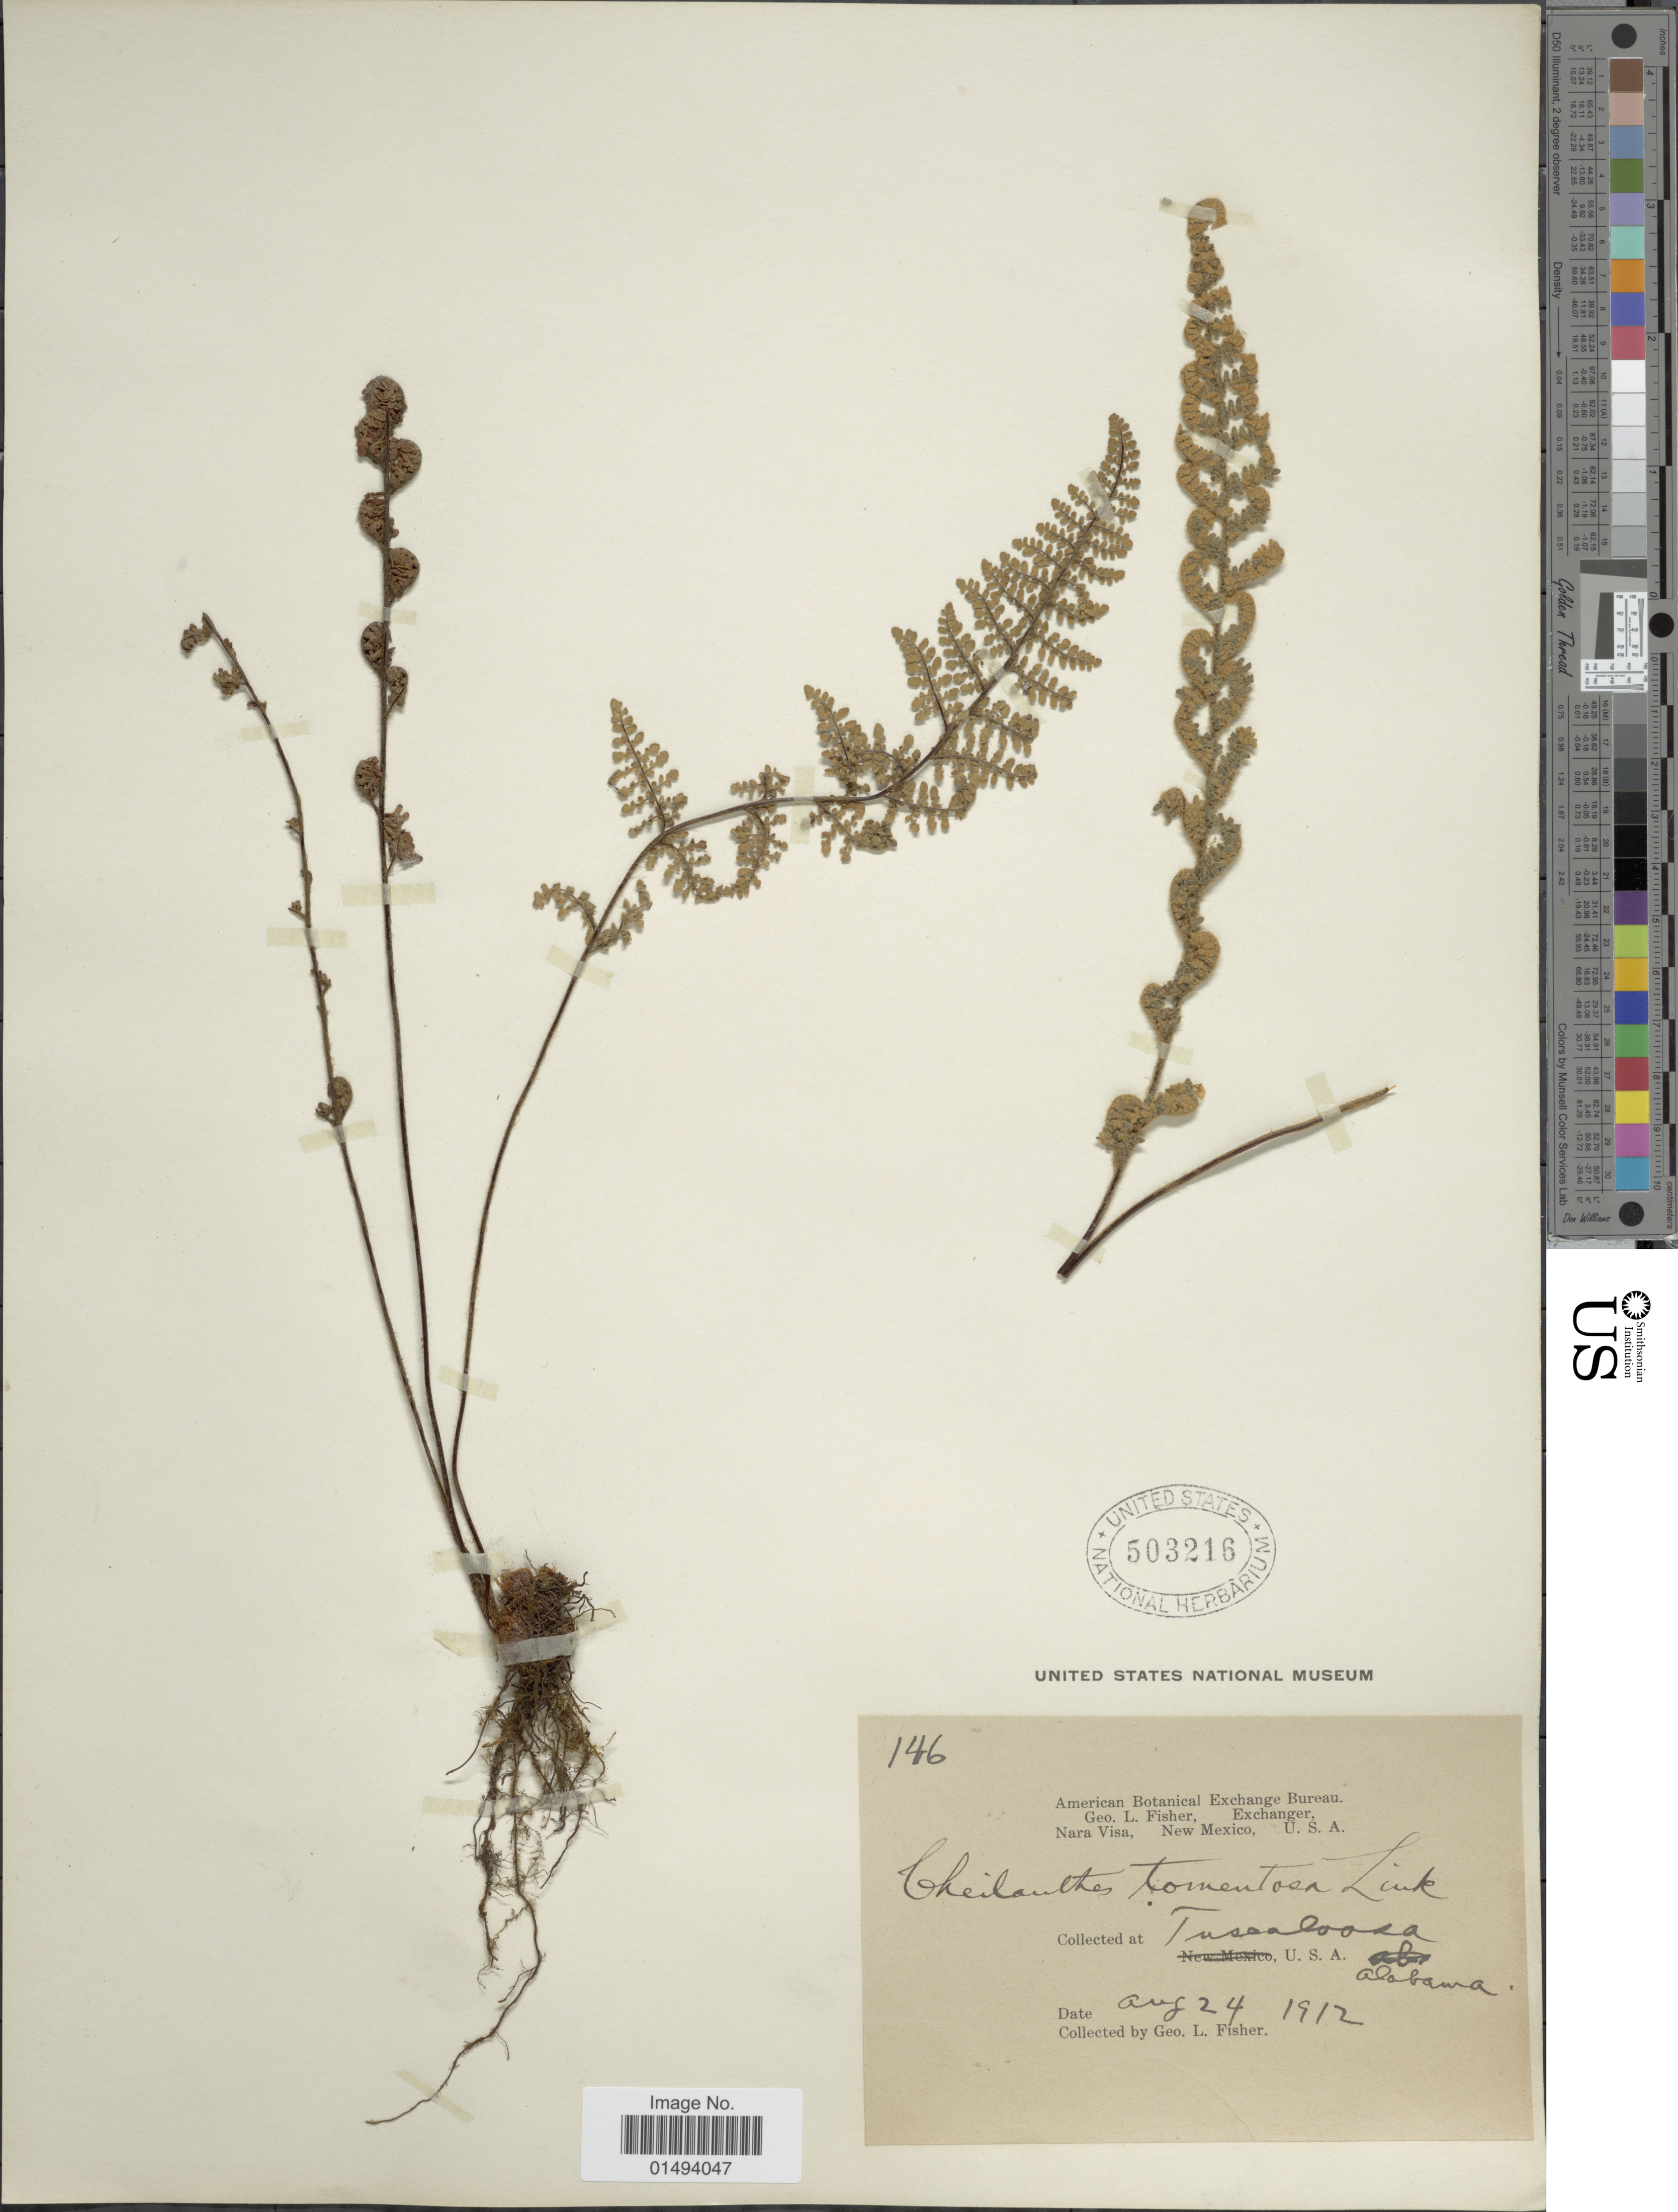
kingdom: Plantae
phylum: Tracheophyta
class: Polypodiopsida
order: Polypodiales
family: Pteridaceae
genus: Myriopteris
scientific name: Myriopteris tomentosa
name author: (Link) Fée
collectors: G. L. Fisher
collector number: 146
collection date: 1912-08-24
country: United States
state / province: Alabama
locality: Nara Visa, New Mexico, Tuscaloosa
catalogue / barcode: US 503216